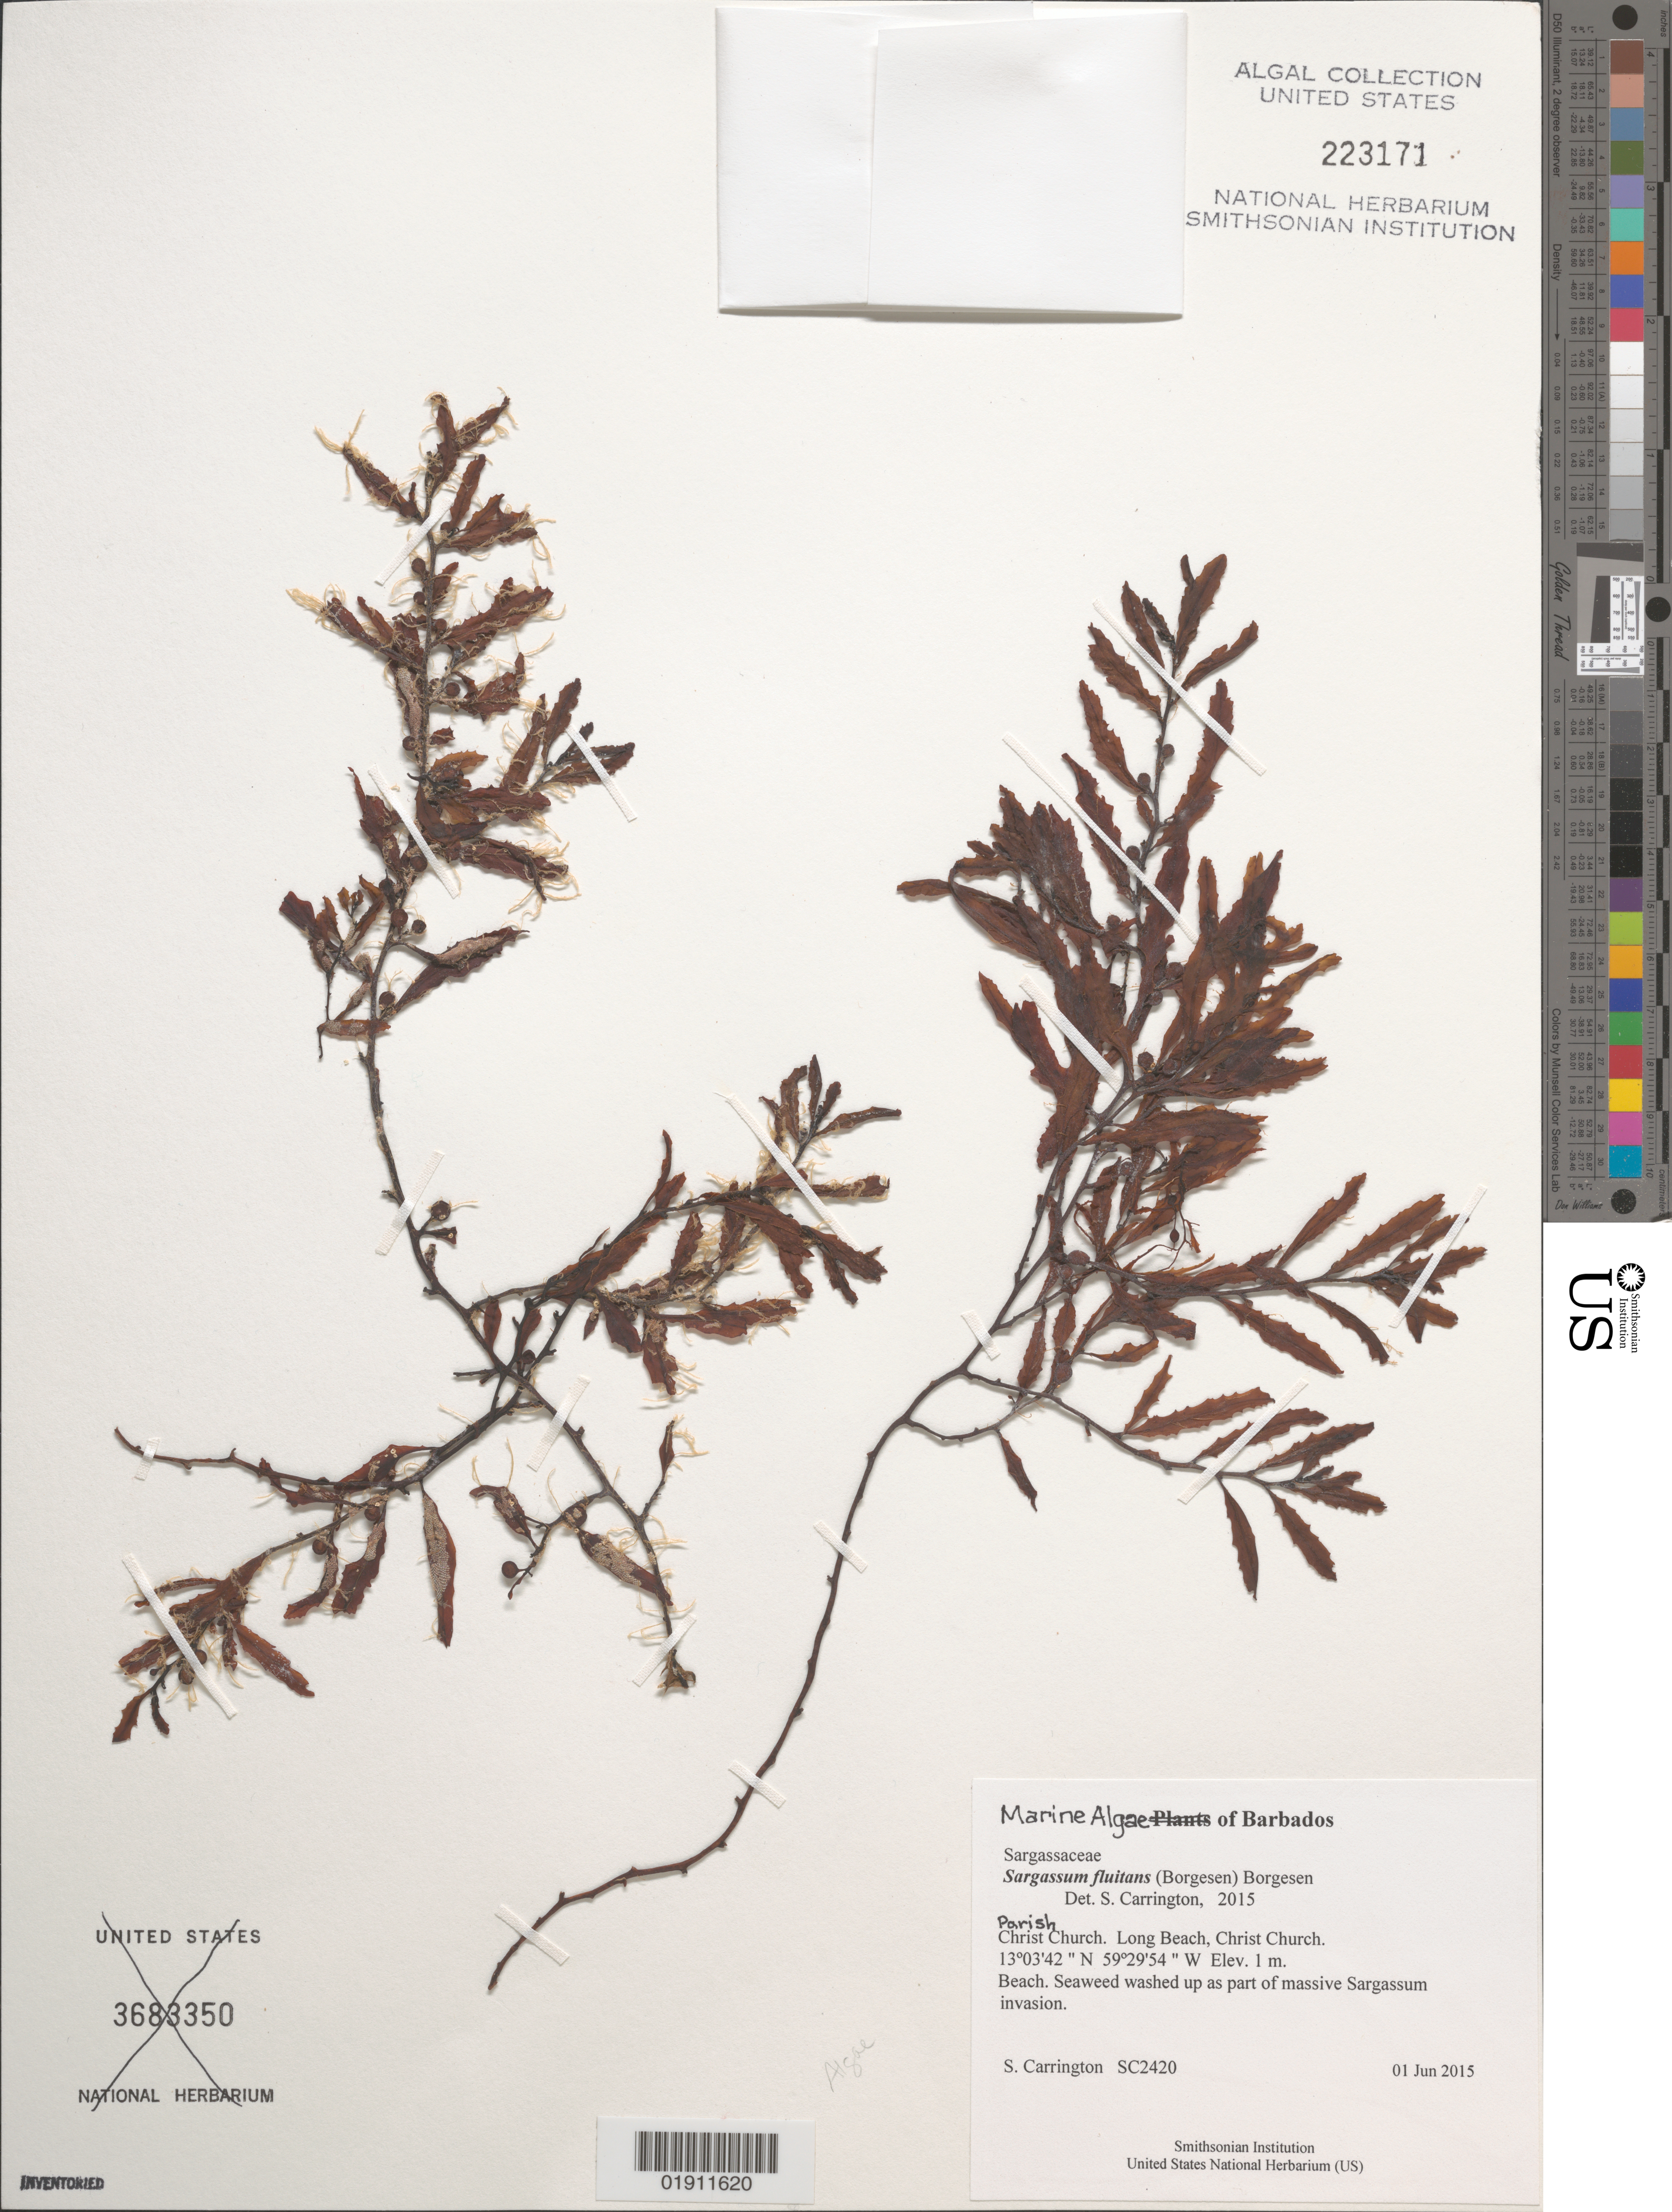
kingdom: Chromista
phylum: Ochrophyta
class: Phaeophyceae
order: Fucales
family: Sargassaceae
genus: Sargassum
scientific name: Sargassum fluitans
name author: (Børgesen) Børgesen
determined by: Carrington, C. M. S.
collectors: C. M. S. Carrington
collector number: SC2420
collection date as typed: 01 Jun 2015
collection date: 2015-06-01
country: Barbados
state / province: Christ Church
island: Barbados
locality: Long Beach, Christ Church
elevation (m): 1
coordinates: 13 03'42"N, 59 29'54"W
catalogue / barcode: US 3683350